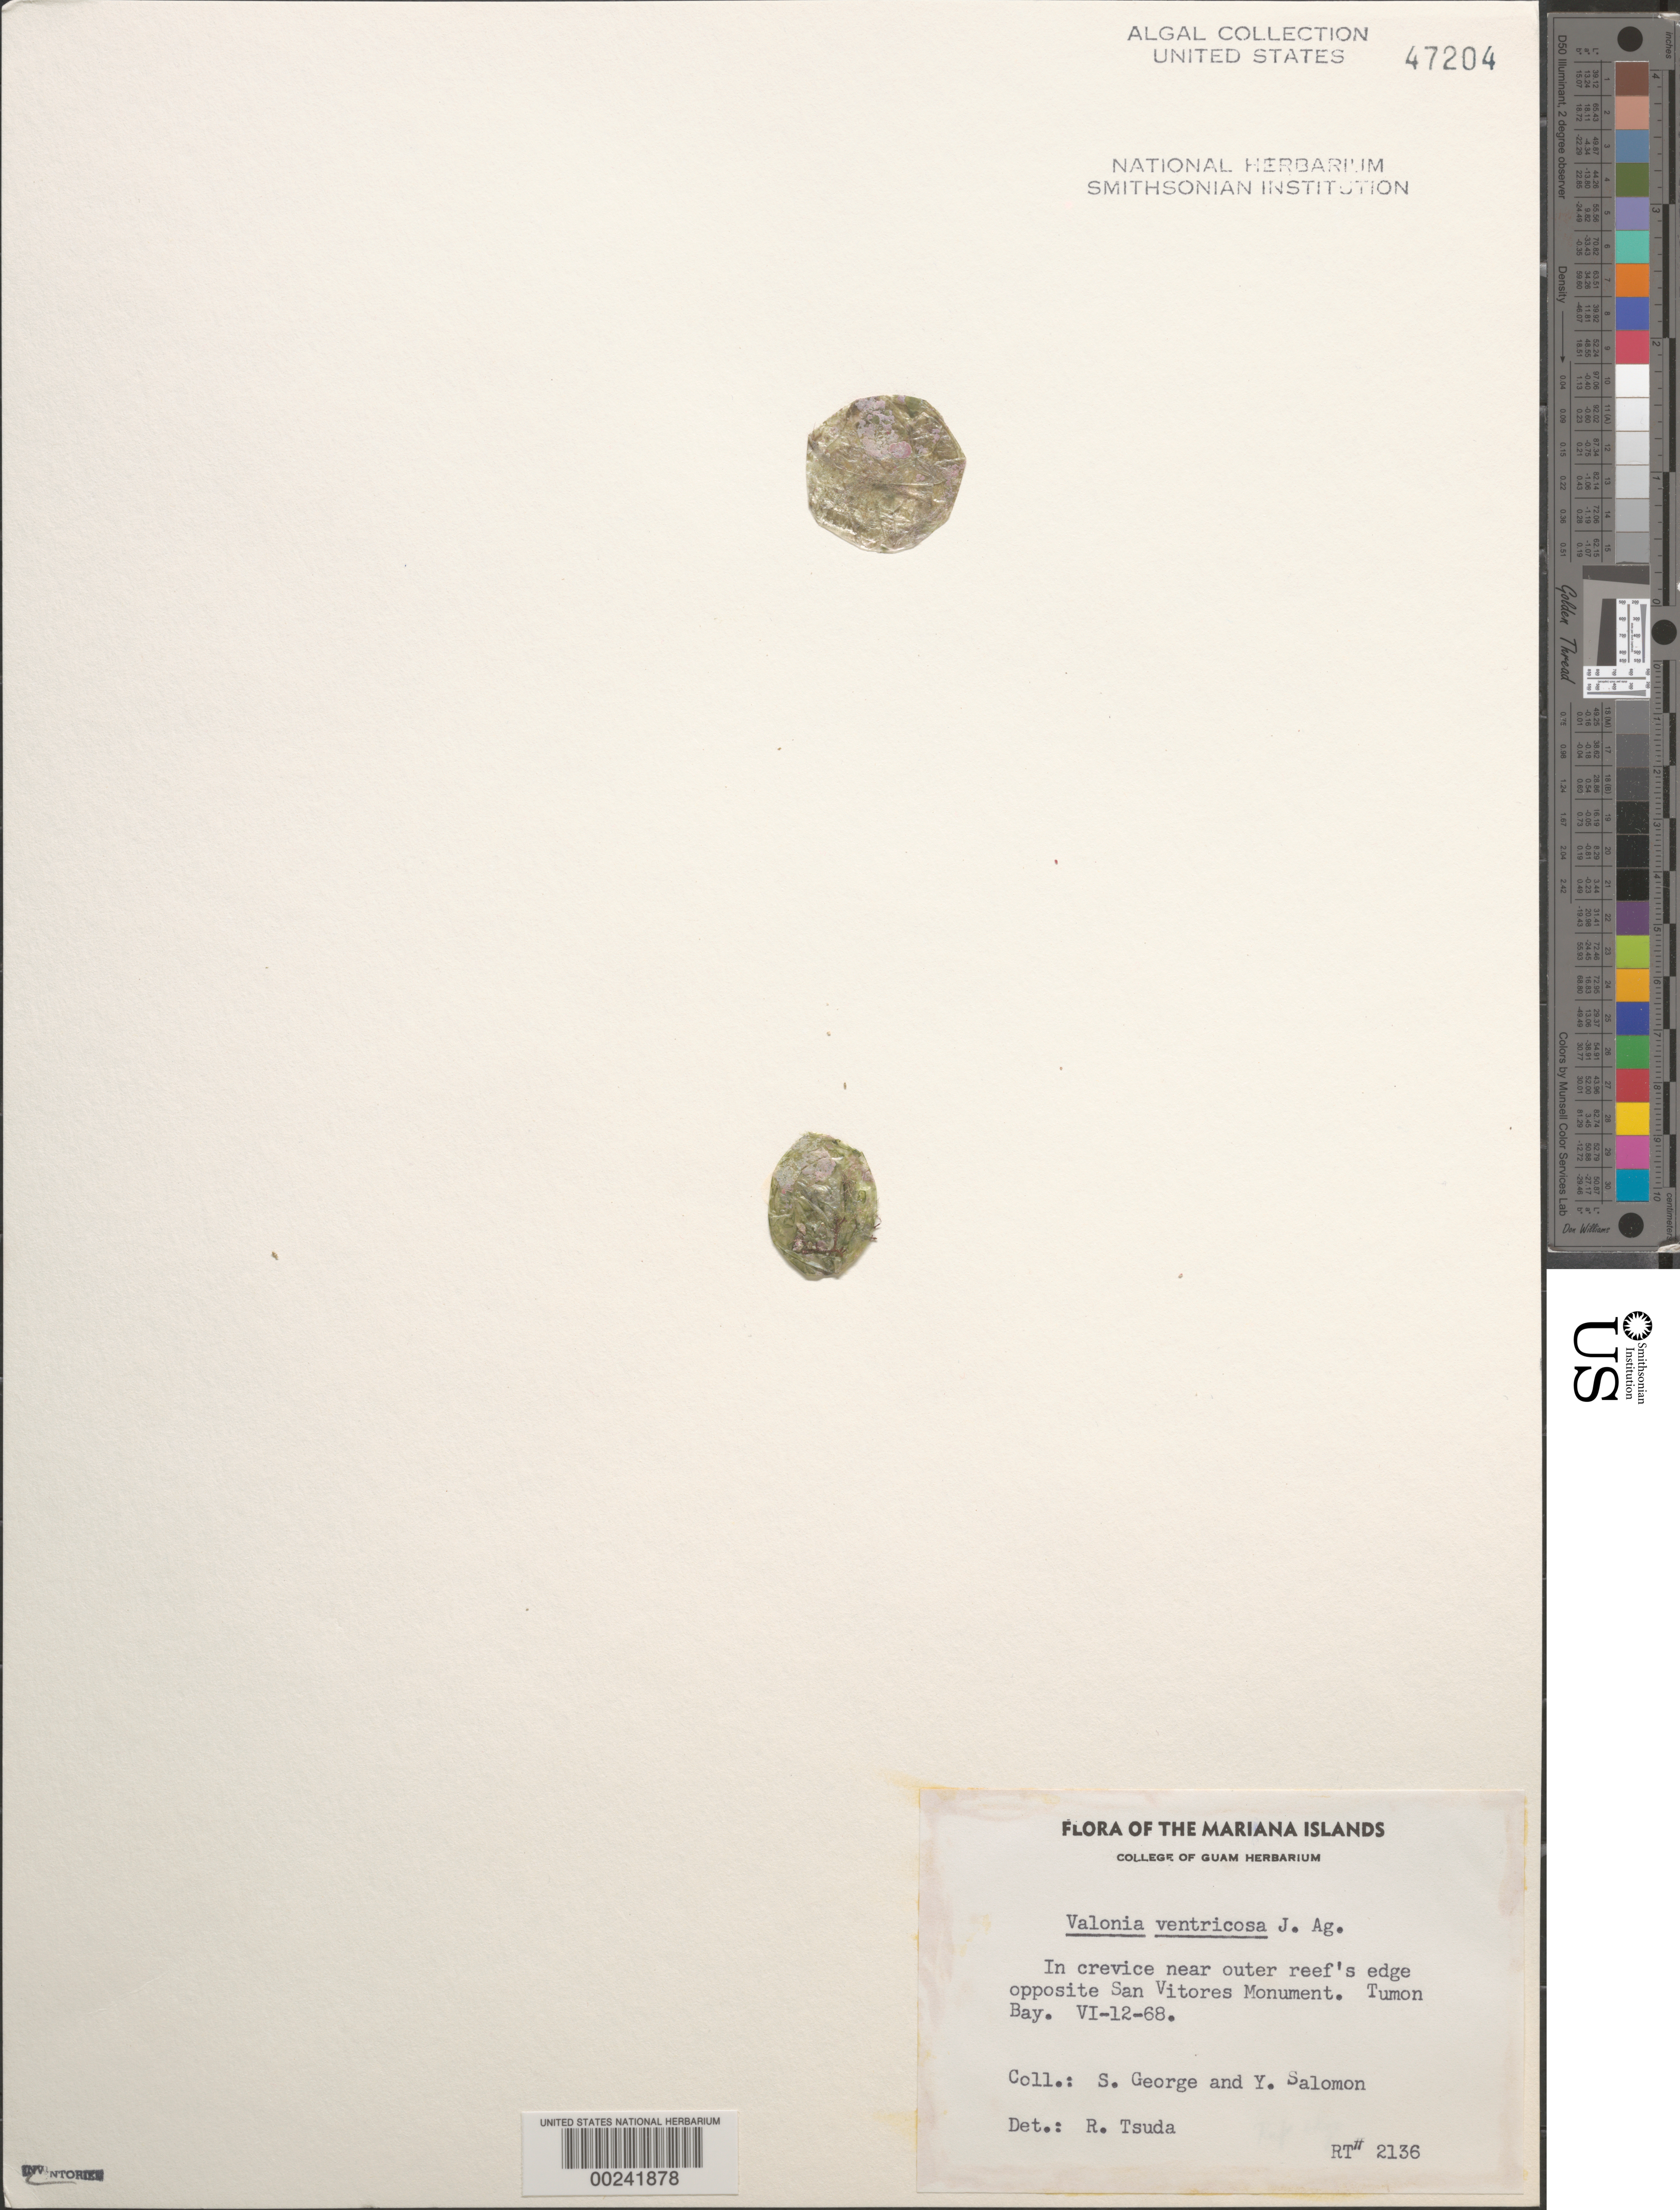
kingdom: Plantae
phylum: Chlorophyta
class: Ulvophyceae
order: Siphonocladales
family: Valoniaceae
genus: Valonia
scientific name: Valonia ventricosa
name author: J. Agardh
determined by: Tsuda, R. T.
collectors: S. George & Y. Salomon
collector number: Rt 2136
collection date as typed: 12 Jun 1968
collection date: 1968-06-12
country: Guam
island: Guam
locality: Tumon Bay, opposite San Vitores Monument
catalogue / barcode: US 47204